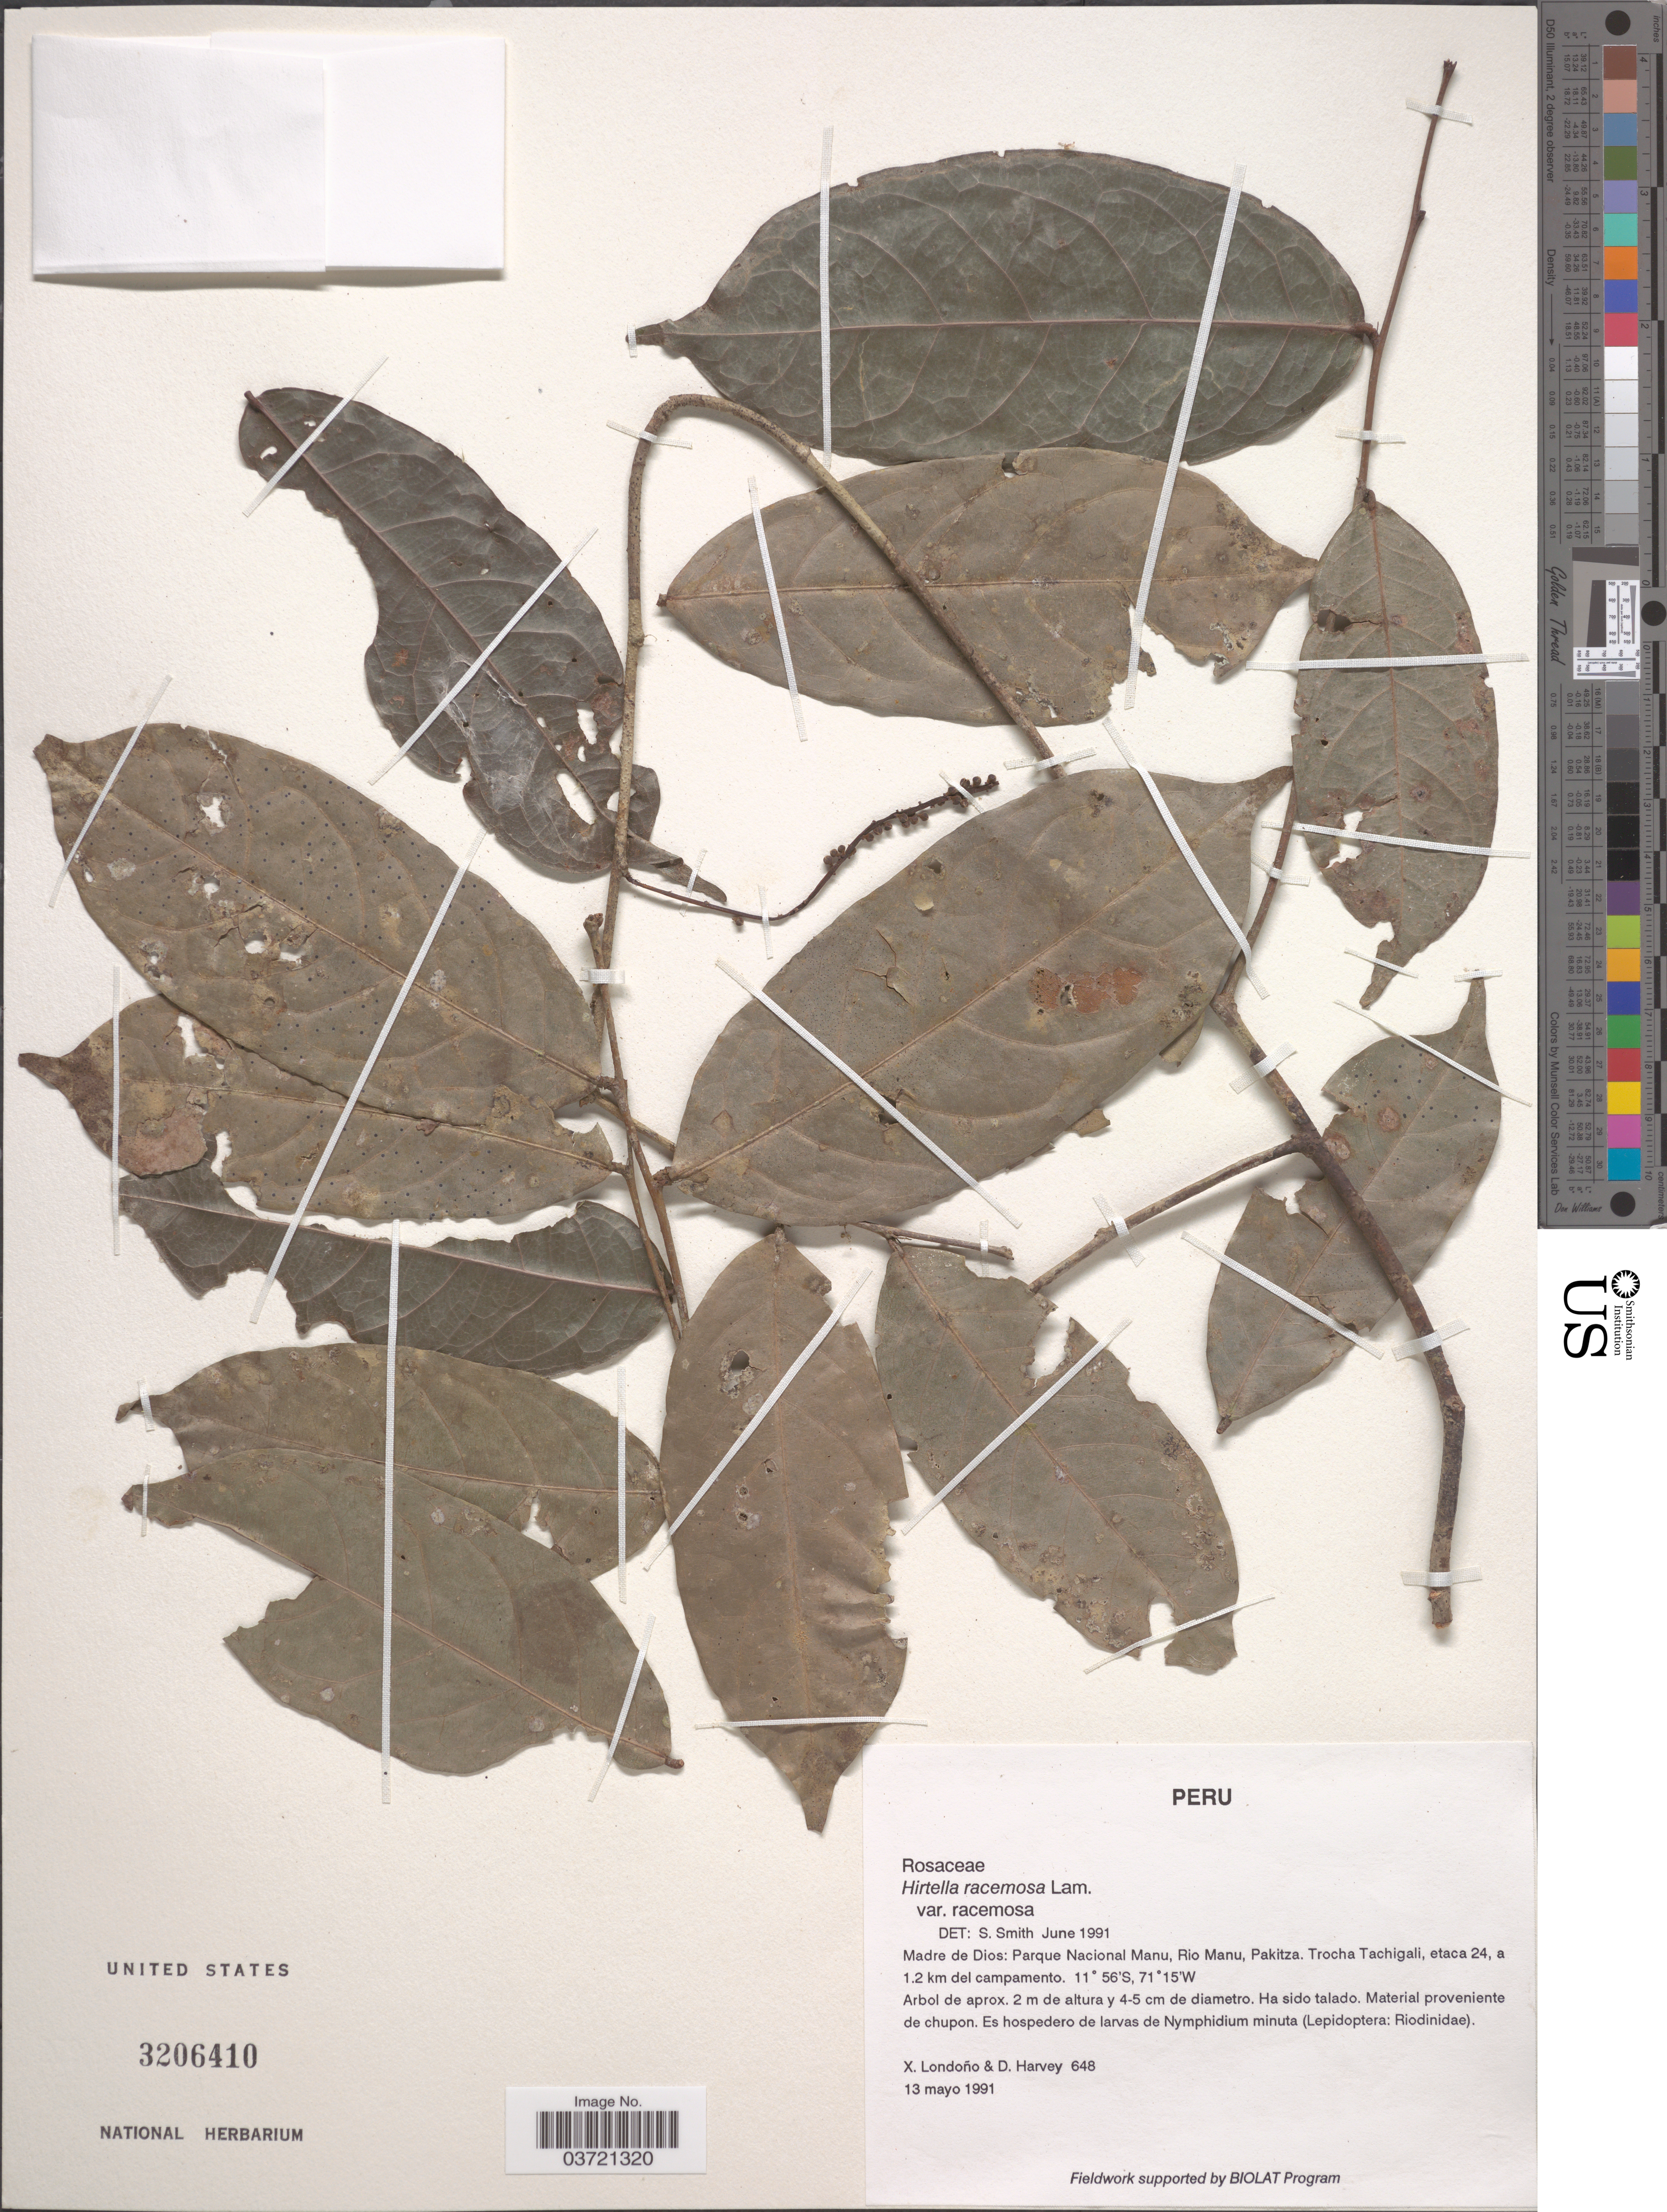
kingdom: Plantae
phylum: Tracheophyta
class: Magnoliopsida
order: Malpighiales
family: Chrysobalanaceae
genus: Hirtella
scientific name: Hirtella racemosa var. racemosa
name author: Lam.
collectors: X. Londoño & D. Harvey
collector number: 648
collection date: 1991-05-13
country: Peru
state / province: Madre de Dios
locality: Parque Nacional Manu, Rio Manu, Pakitza. Trocha Tachigali, etaca 24, a 1.2 km del campamento.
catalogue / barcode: US 3206410